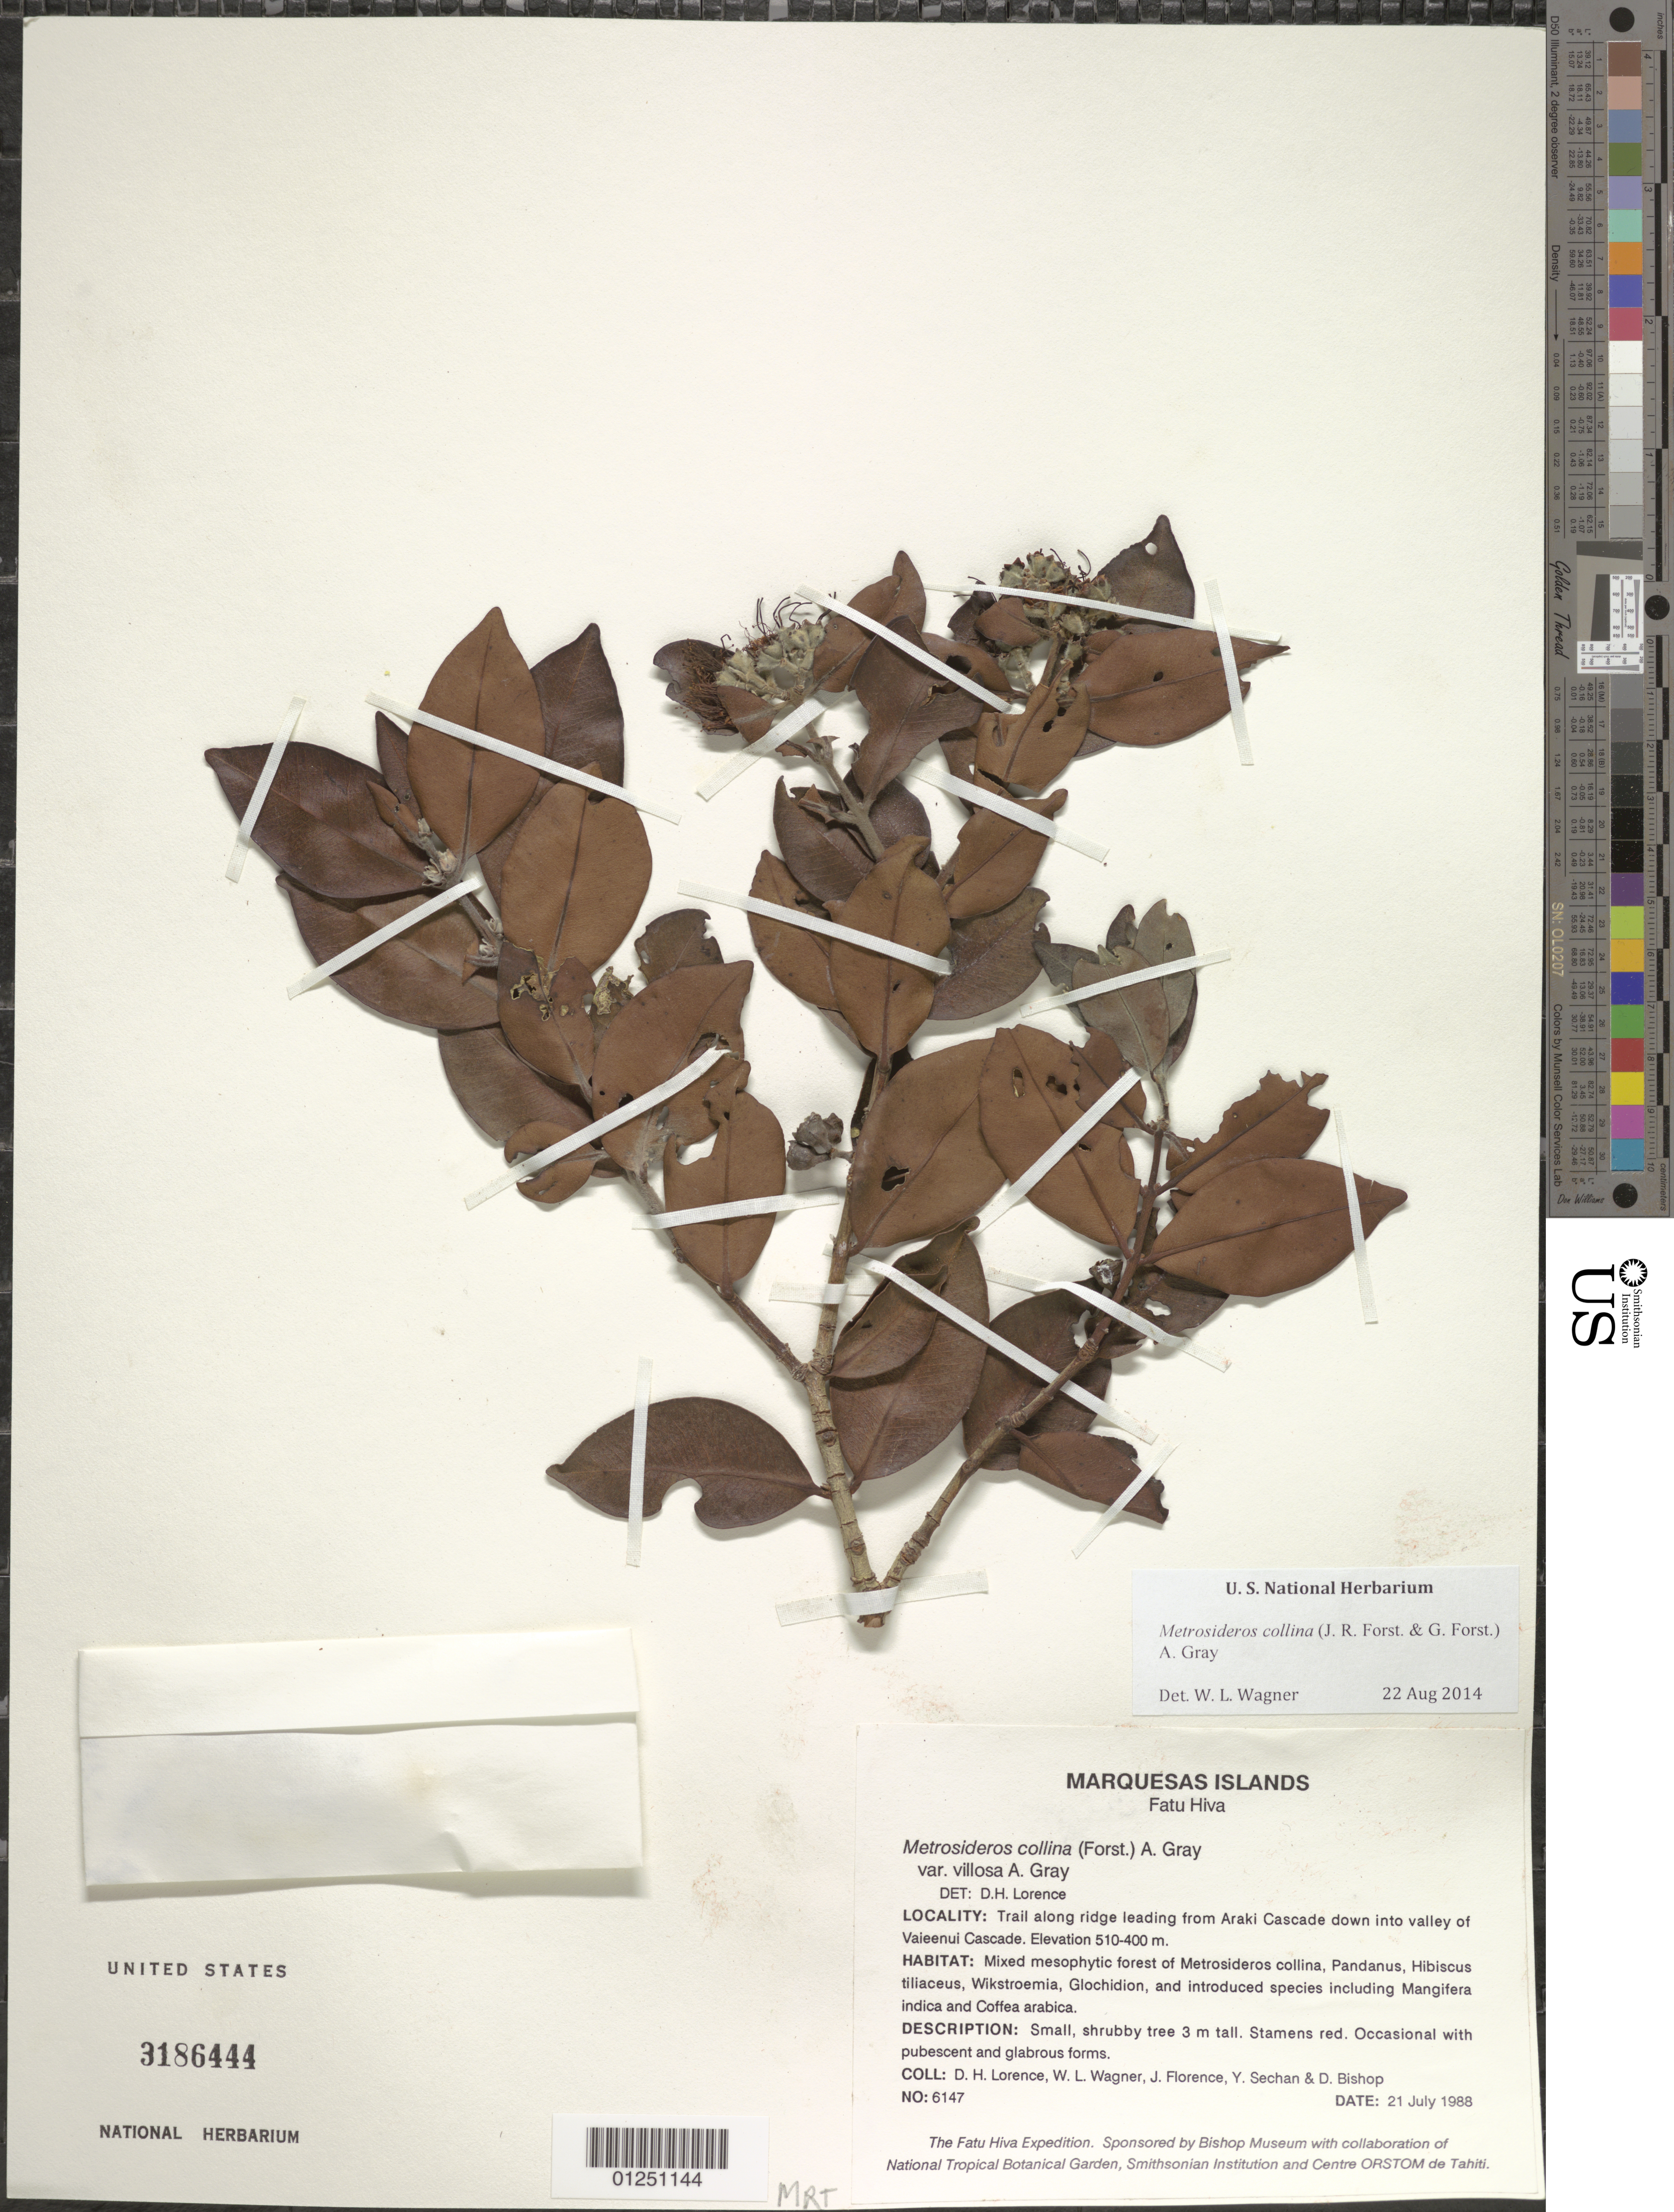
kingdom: Plantae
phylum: Tracheophyta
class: Magnoliopsida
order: Myrtales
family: Myrtaceae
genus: Metrosideros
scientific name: Metrosideros collina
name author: (J.R. Forst. & G. Forst.) A. Gray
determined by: Lorence, David H., (PTBG), National Tropical Botanical Garden (UNITED STATES)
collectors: D. Lorence, W. L. Wagner, J. Florence, Y. Sechan & D. Bishop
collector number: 6147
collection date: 1988-07-21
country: French Polynesia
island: Fatu Hiva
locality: Trail along ridge leading from Araki Cascade down into valley of Vaieenui Cascade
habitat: Mixed mesophytic forest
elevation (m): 400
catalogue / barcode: US 3186444